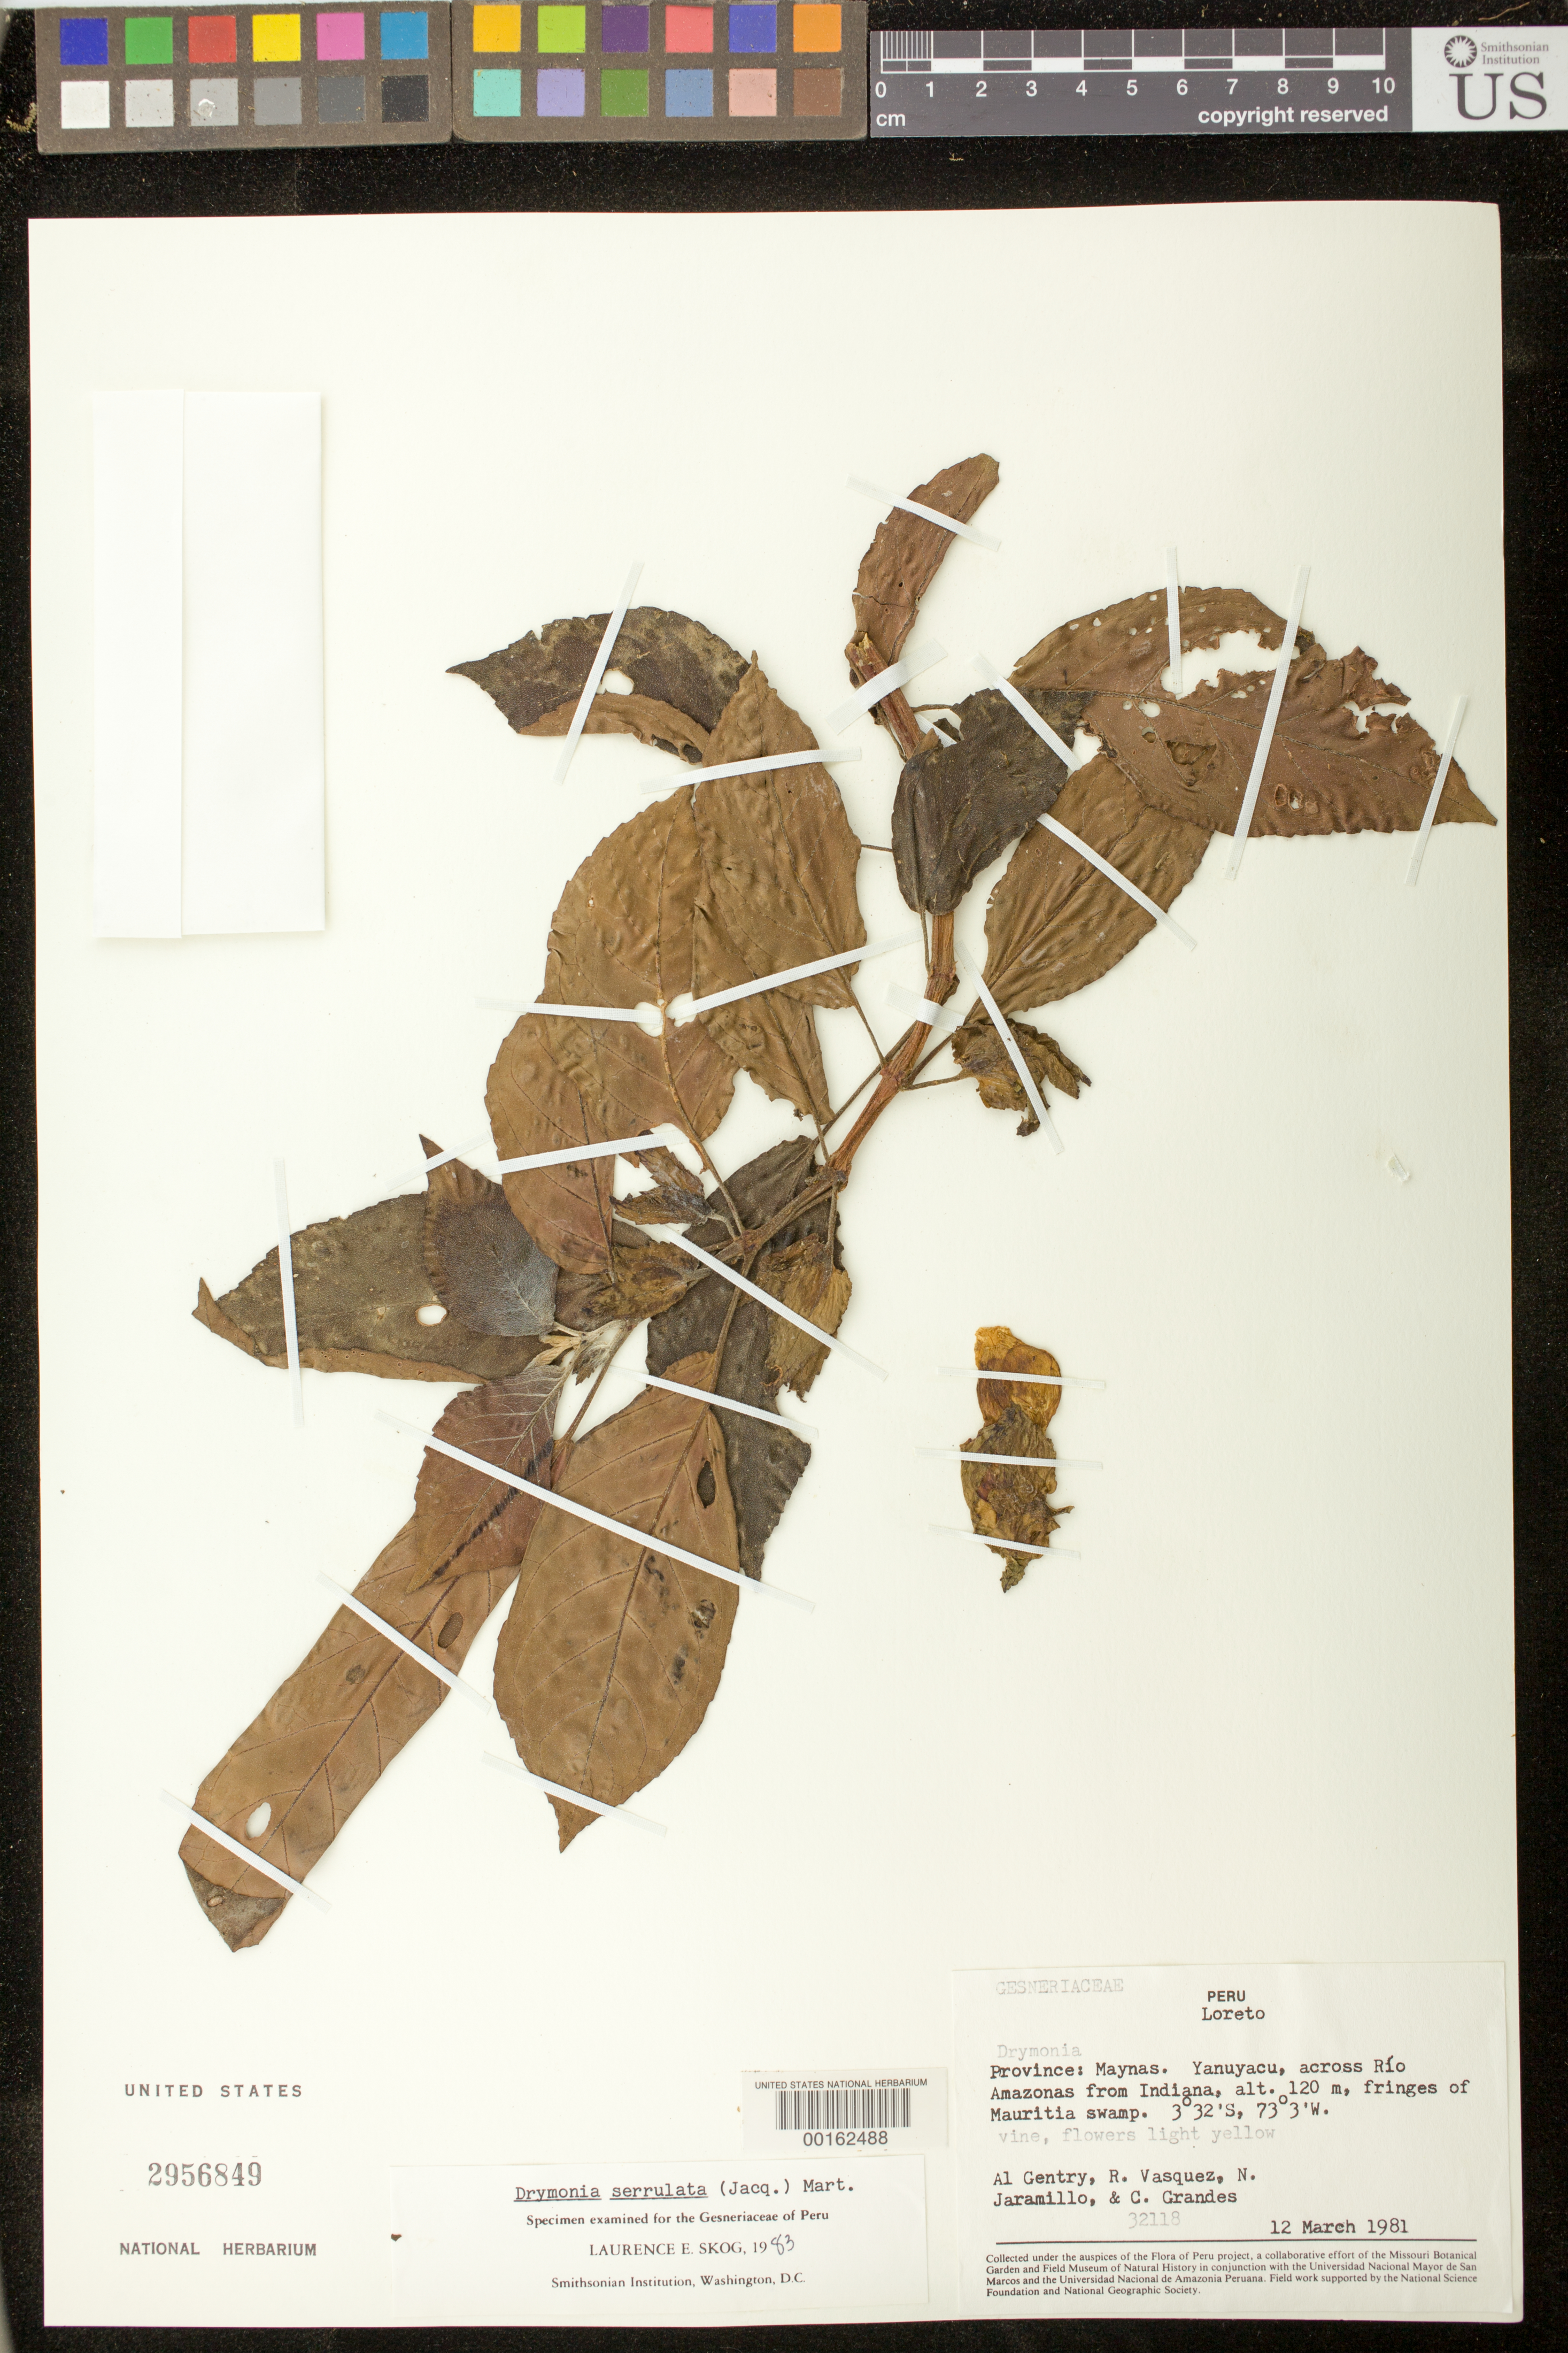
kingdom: Plantae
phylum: Tracheophyta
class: Magnoliopsida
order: Lamiales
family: Gesneriaceae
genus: Drymonia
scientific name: Drymonia serrulata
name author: (Jacq.) Mart.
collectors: A. H. Gentry & et al.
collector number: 32118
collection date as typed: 12 Mar 1981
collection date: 1981-03-12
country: Peru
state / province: Loreto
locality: Prov. Maynas; Yanuyacu, across Rio Amazonas from Indiana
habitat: Fringes of Mauritia swamp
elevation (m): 120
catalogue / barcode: US 2956849